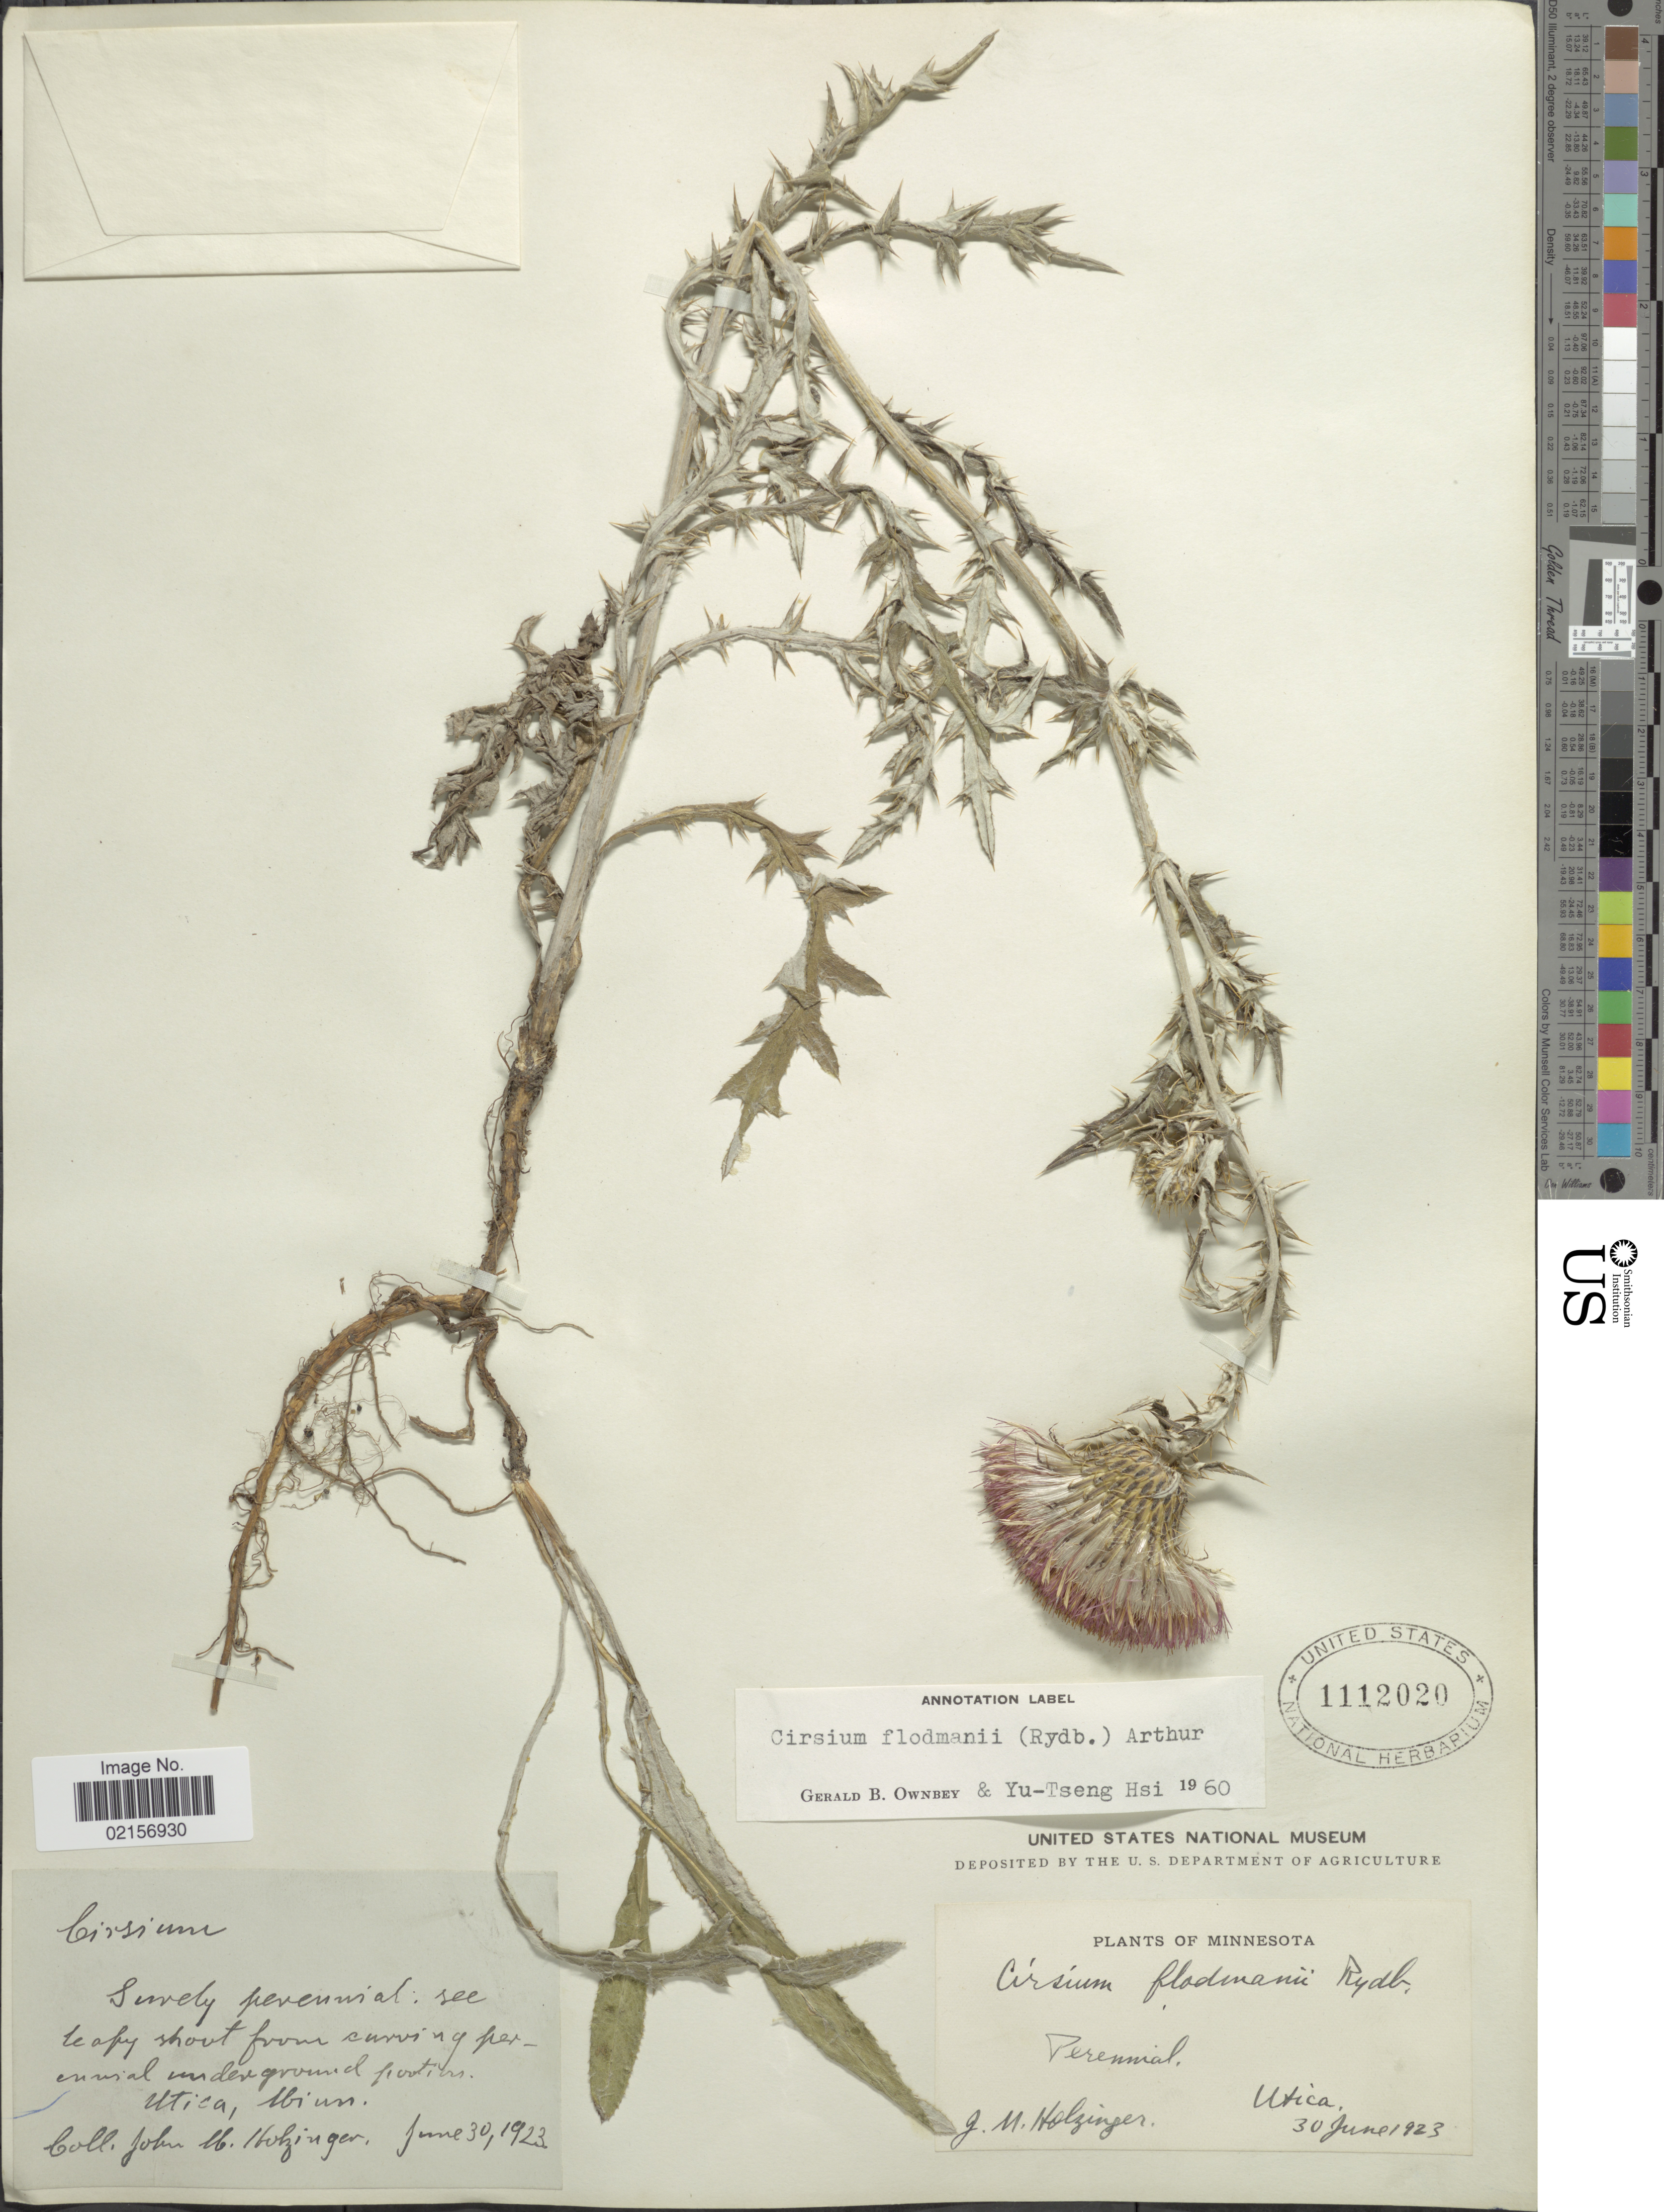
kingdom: Plantae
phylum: Tracheophyta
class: Magnoliopsida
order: Asterales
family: Asteraceae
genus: Cirsium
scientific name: Cirsium flodmanii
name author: (Rydb.) Arthur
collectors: J. M. Holzinger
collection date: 1923-06-30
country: United States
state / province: Minnesota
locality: Utica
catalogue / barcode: US 1112020